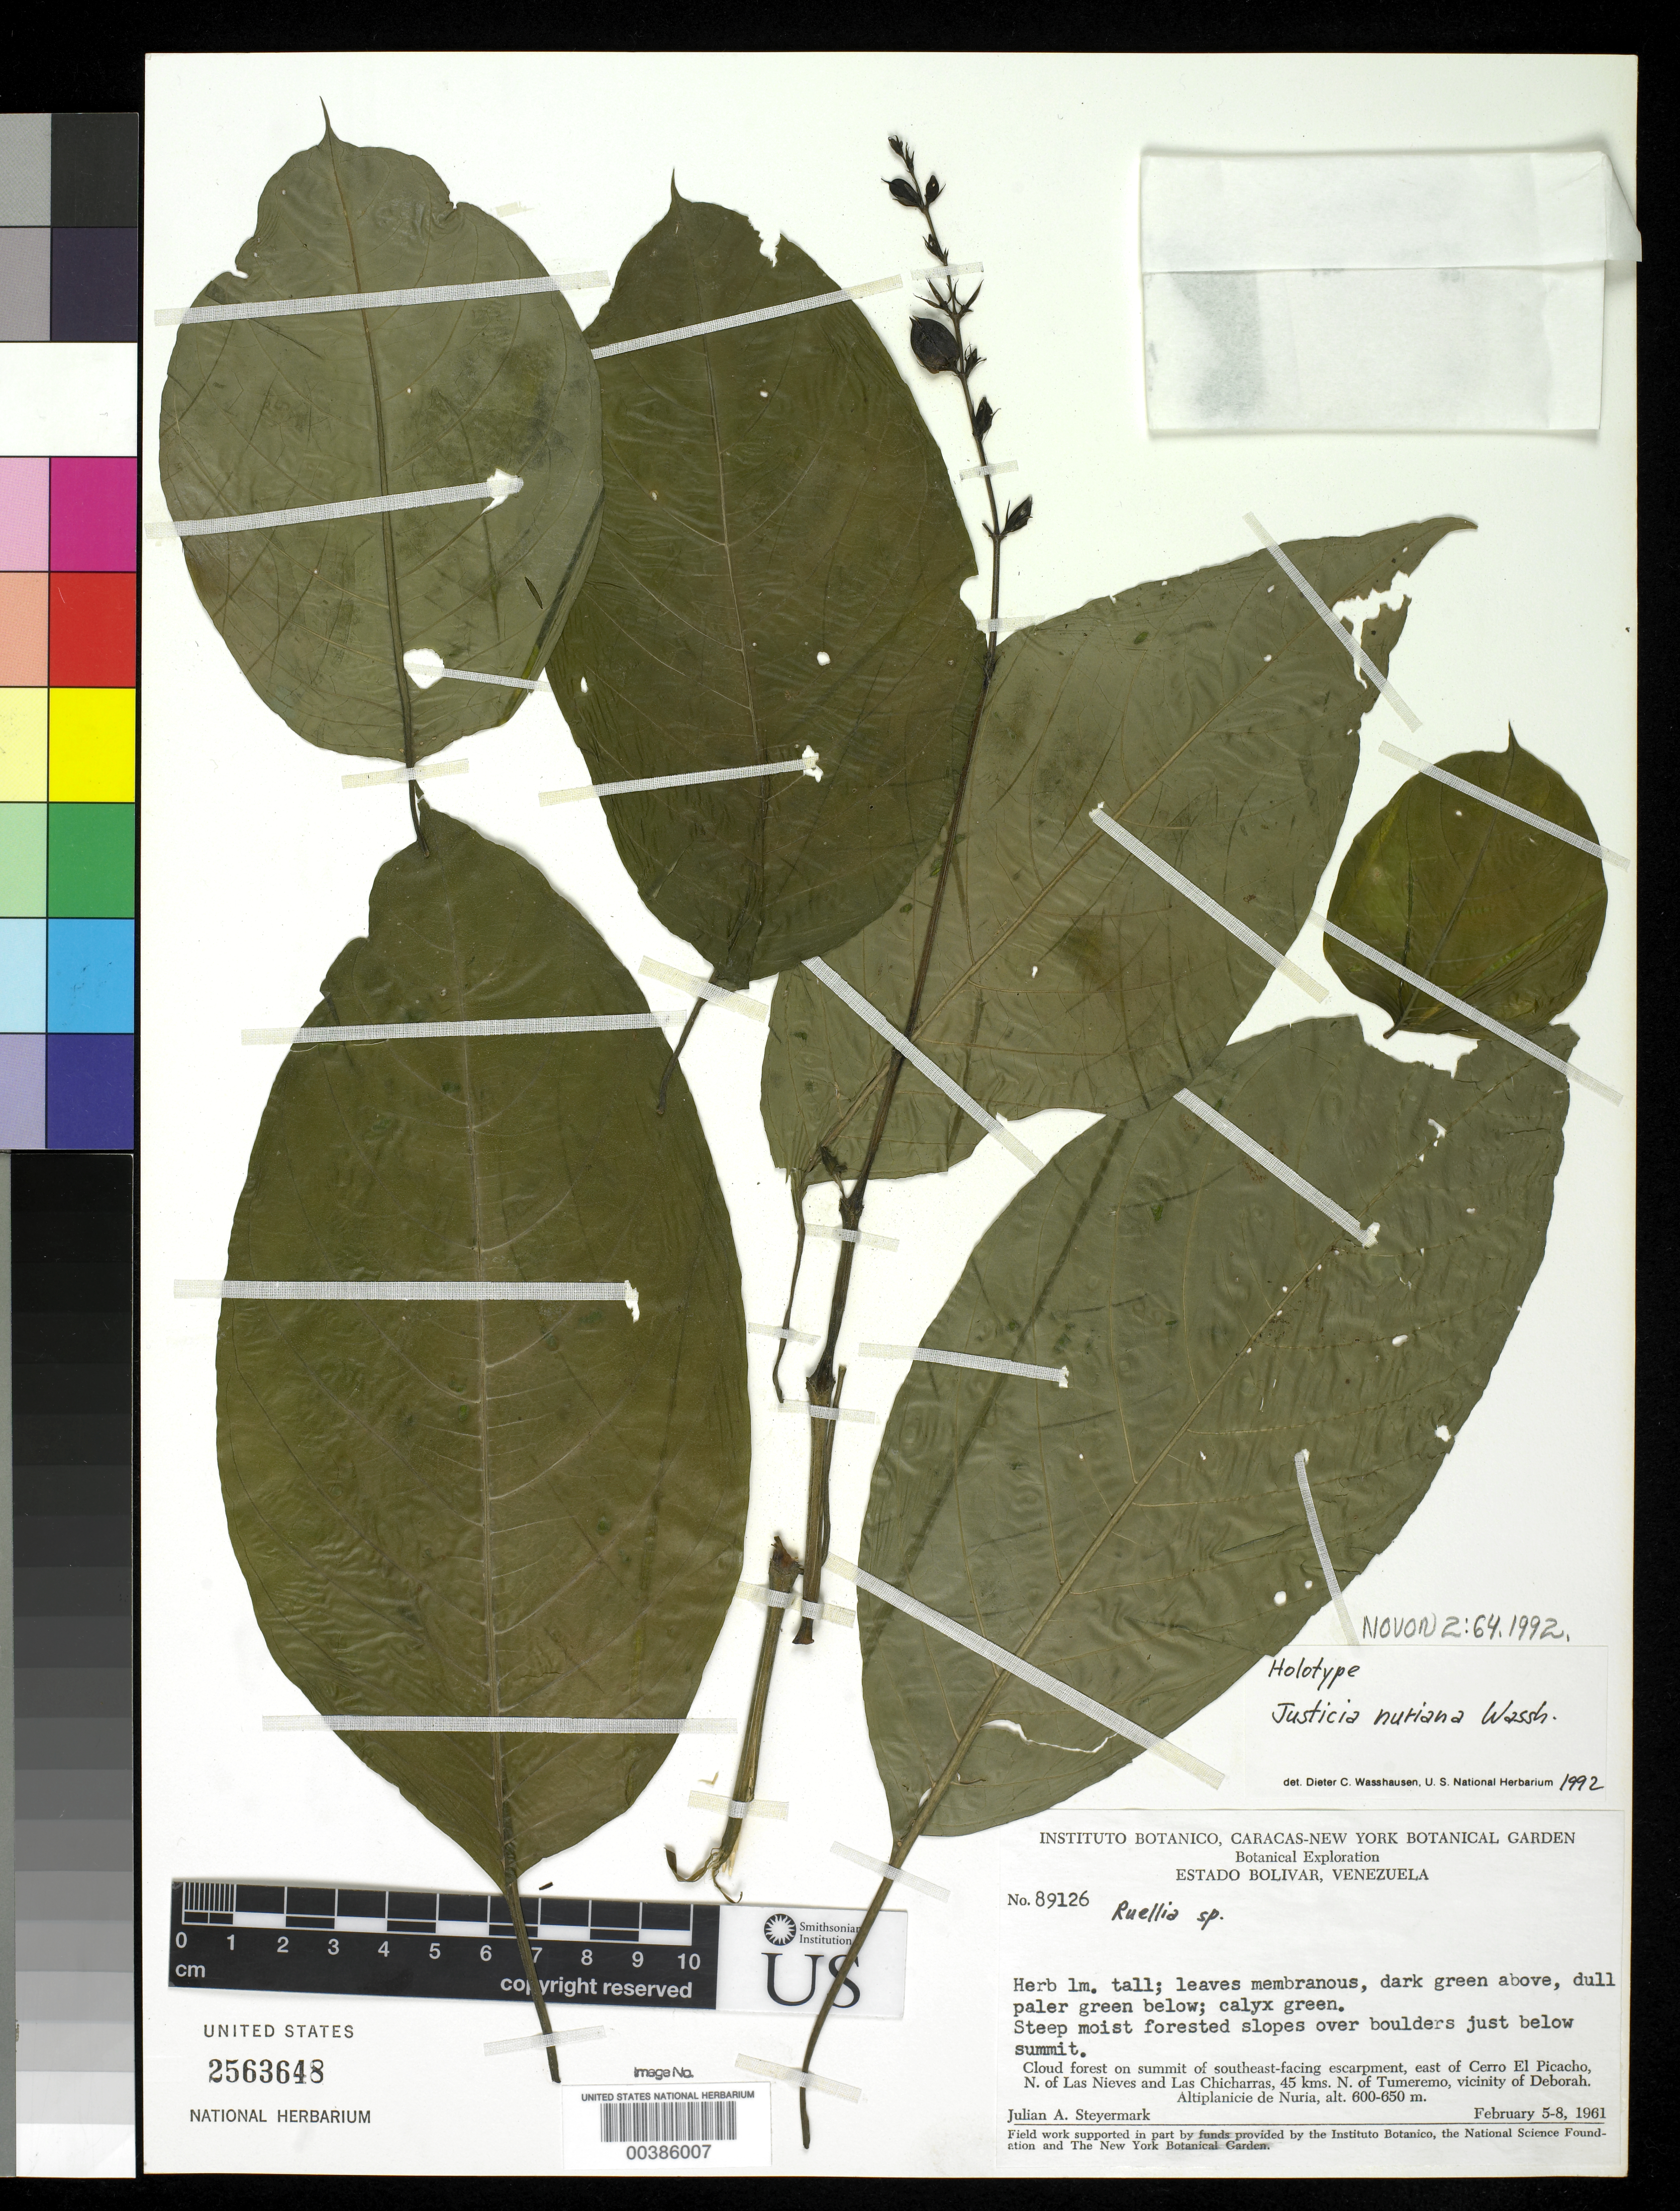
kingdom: Plantae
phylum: Tracheophyta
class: Magnoliopsida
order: Lamiales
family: Acanthaceae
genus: Justicia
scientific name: Justicia nuriana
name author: Wassh.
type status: Holotype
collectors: J. Steyermark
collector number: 89126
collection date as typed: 05 Feb 1961 to 08 Feb 1961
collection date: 1961-02-05/1961-02-08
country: Venezuela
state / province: Bolivar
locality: Altiplanicie de Nuria, E of Cerro el Picacho, n of las Nieves & las Chicharras, 45 km N of Tumeremo, vicinity of Deborah.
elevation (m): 600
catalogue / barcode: US 2563648